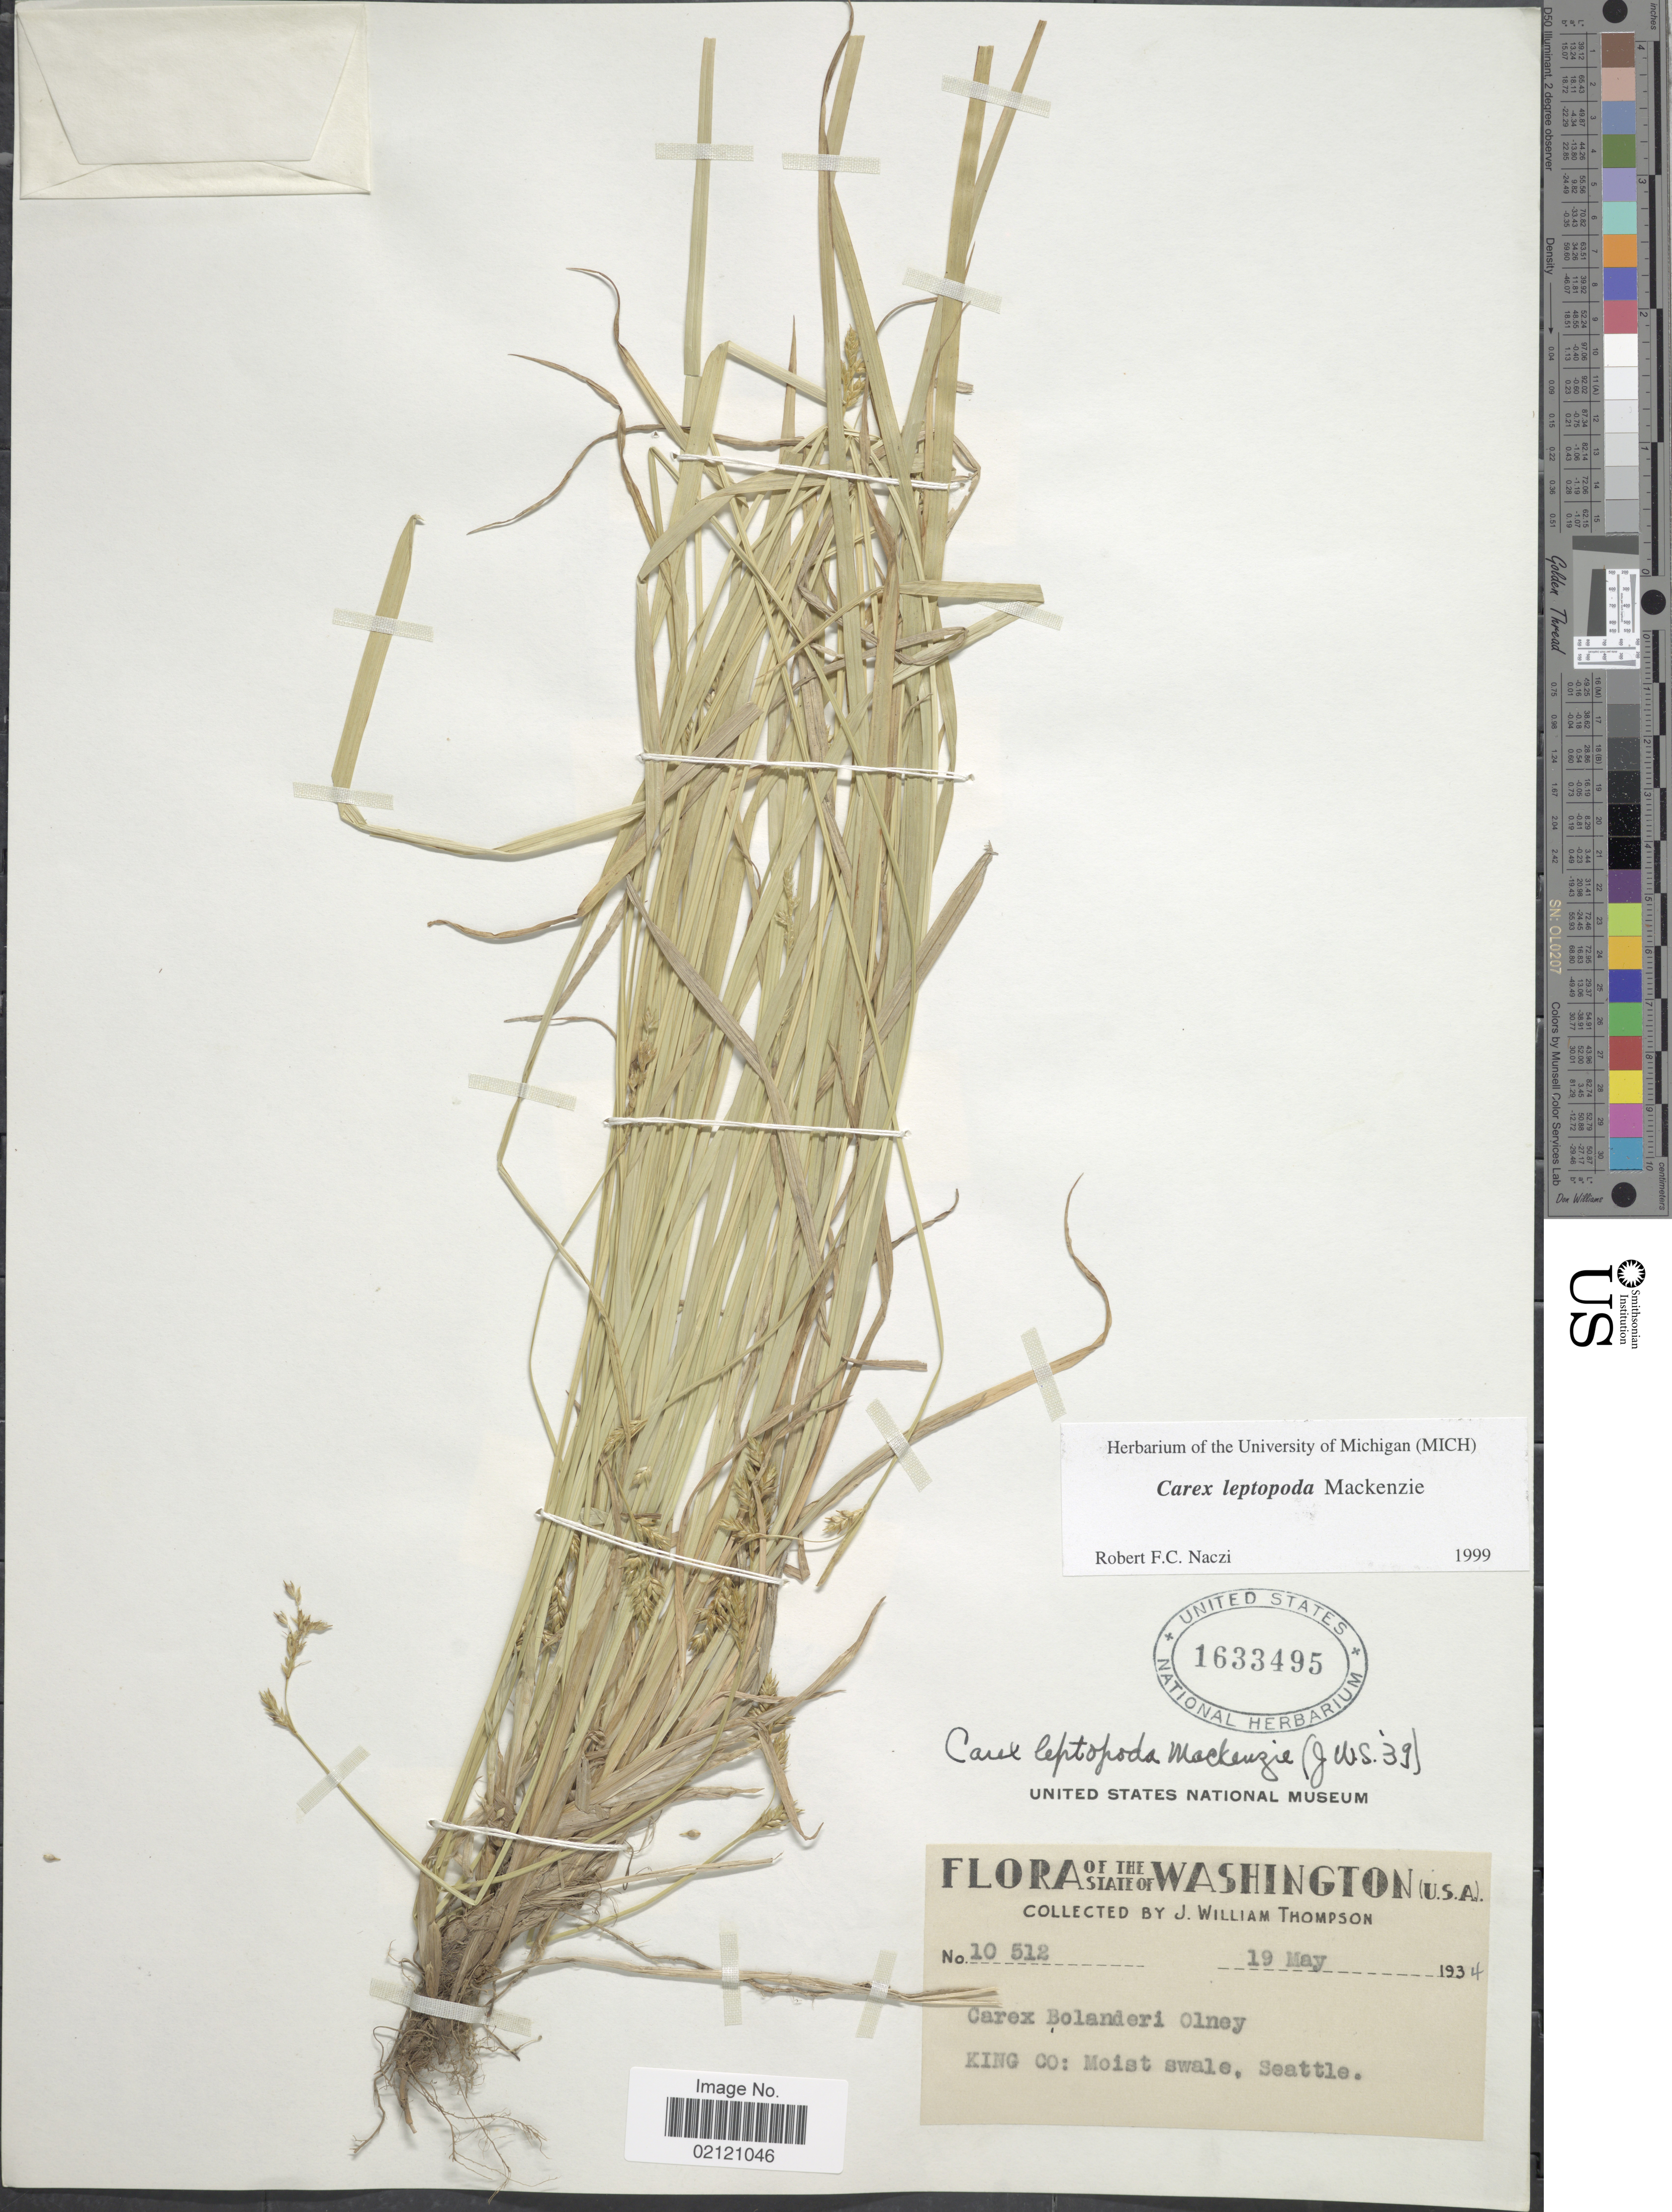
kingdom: Plantae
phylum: Tracheophyta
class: Liliopsida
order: Poales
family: Cyperaceae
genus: Carex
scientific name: Carex leptopoda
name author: Mack.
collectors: J. W. Thompson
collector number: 10512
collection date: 1934-05-19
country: United States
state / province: Washington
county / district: King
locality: King Co.: Moist swale, Seattle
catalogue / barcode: US 1633495